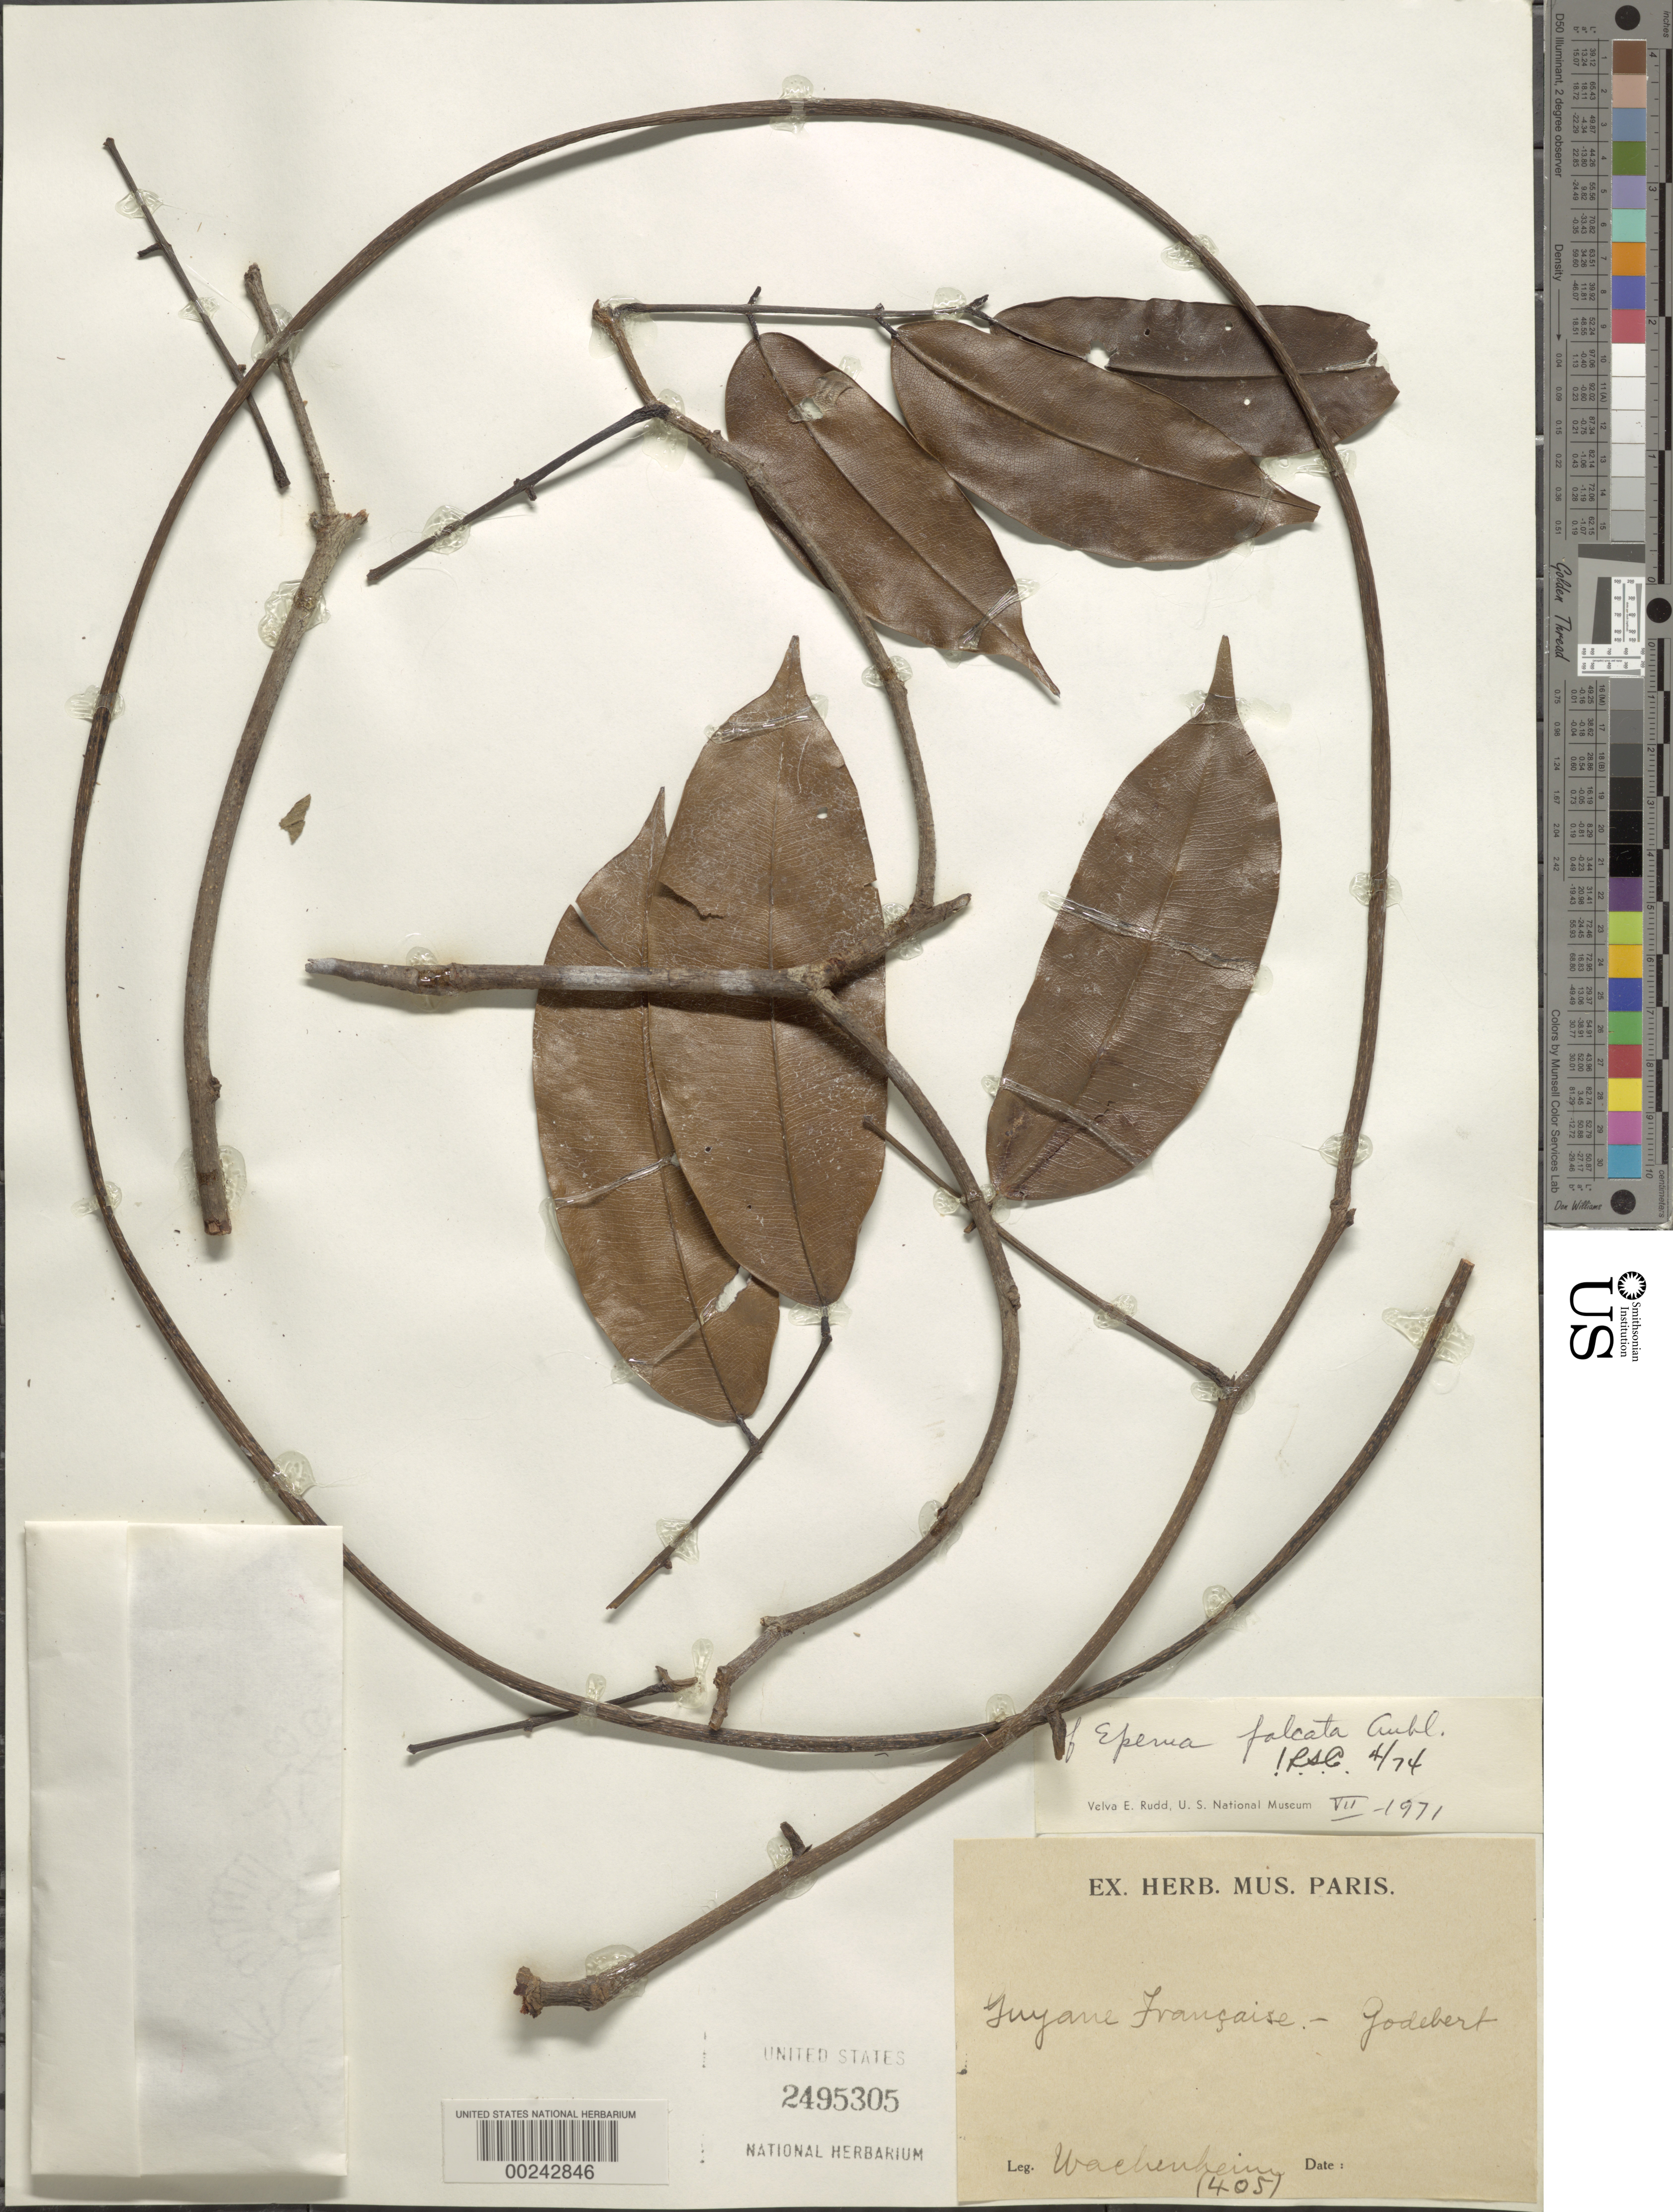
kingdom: Plantae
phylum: Tracheophyta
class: Magnoliopsida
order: Fabales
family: Fabaceae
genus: Eperua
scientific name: Eperua falcata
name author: Aubl.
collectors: G. Wachenheim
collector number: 405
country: French Guiana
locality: Godebert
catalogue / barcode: US 2495305